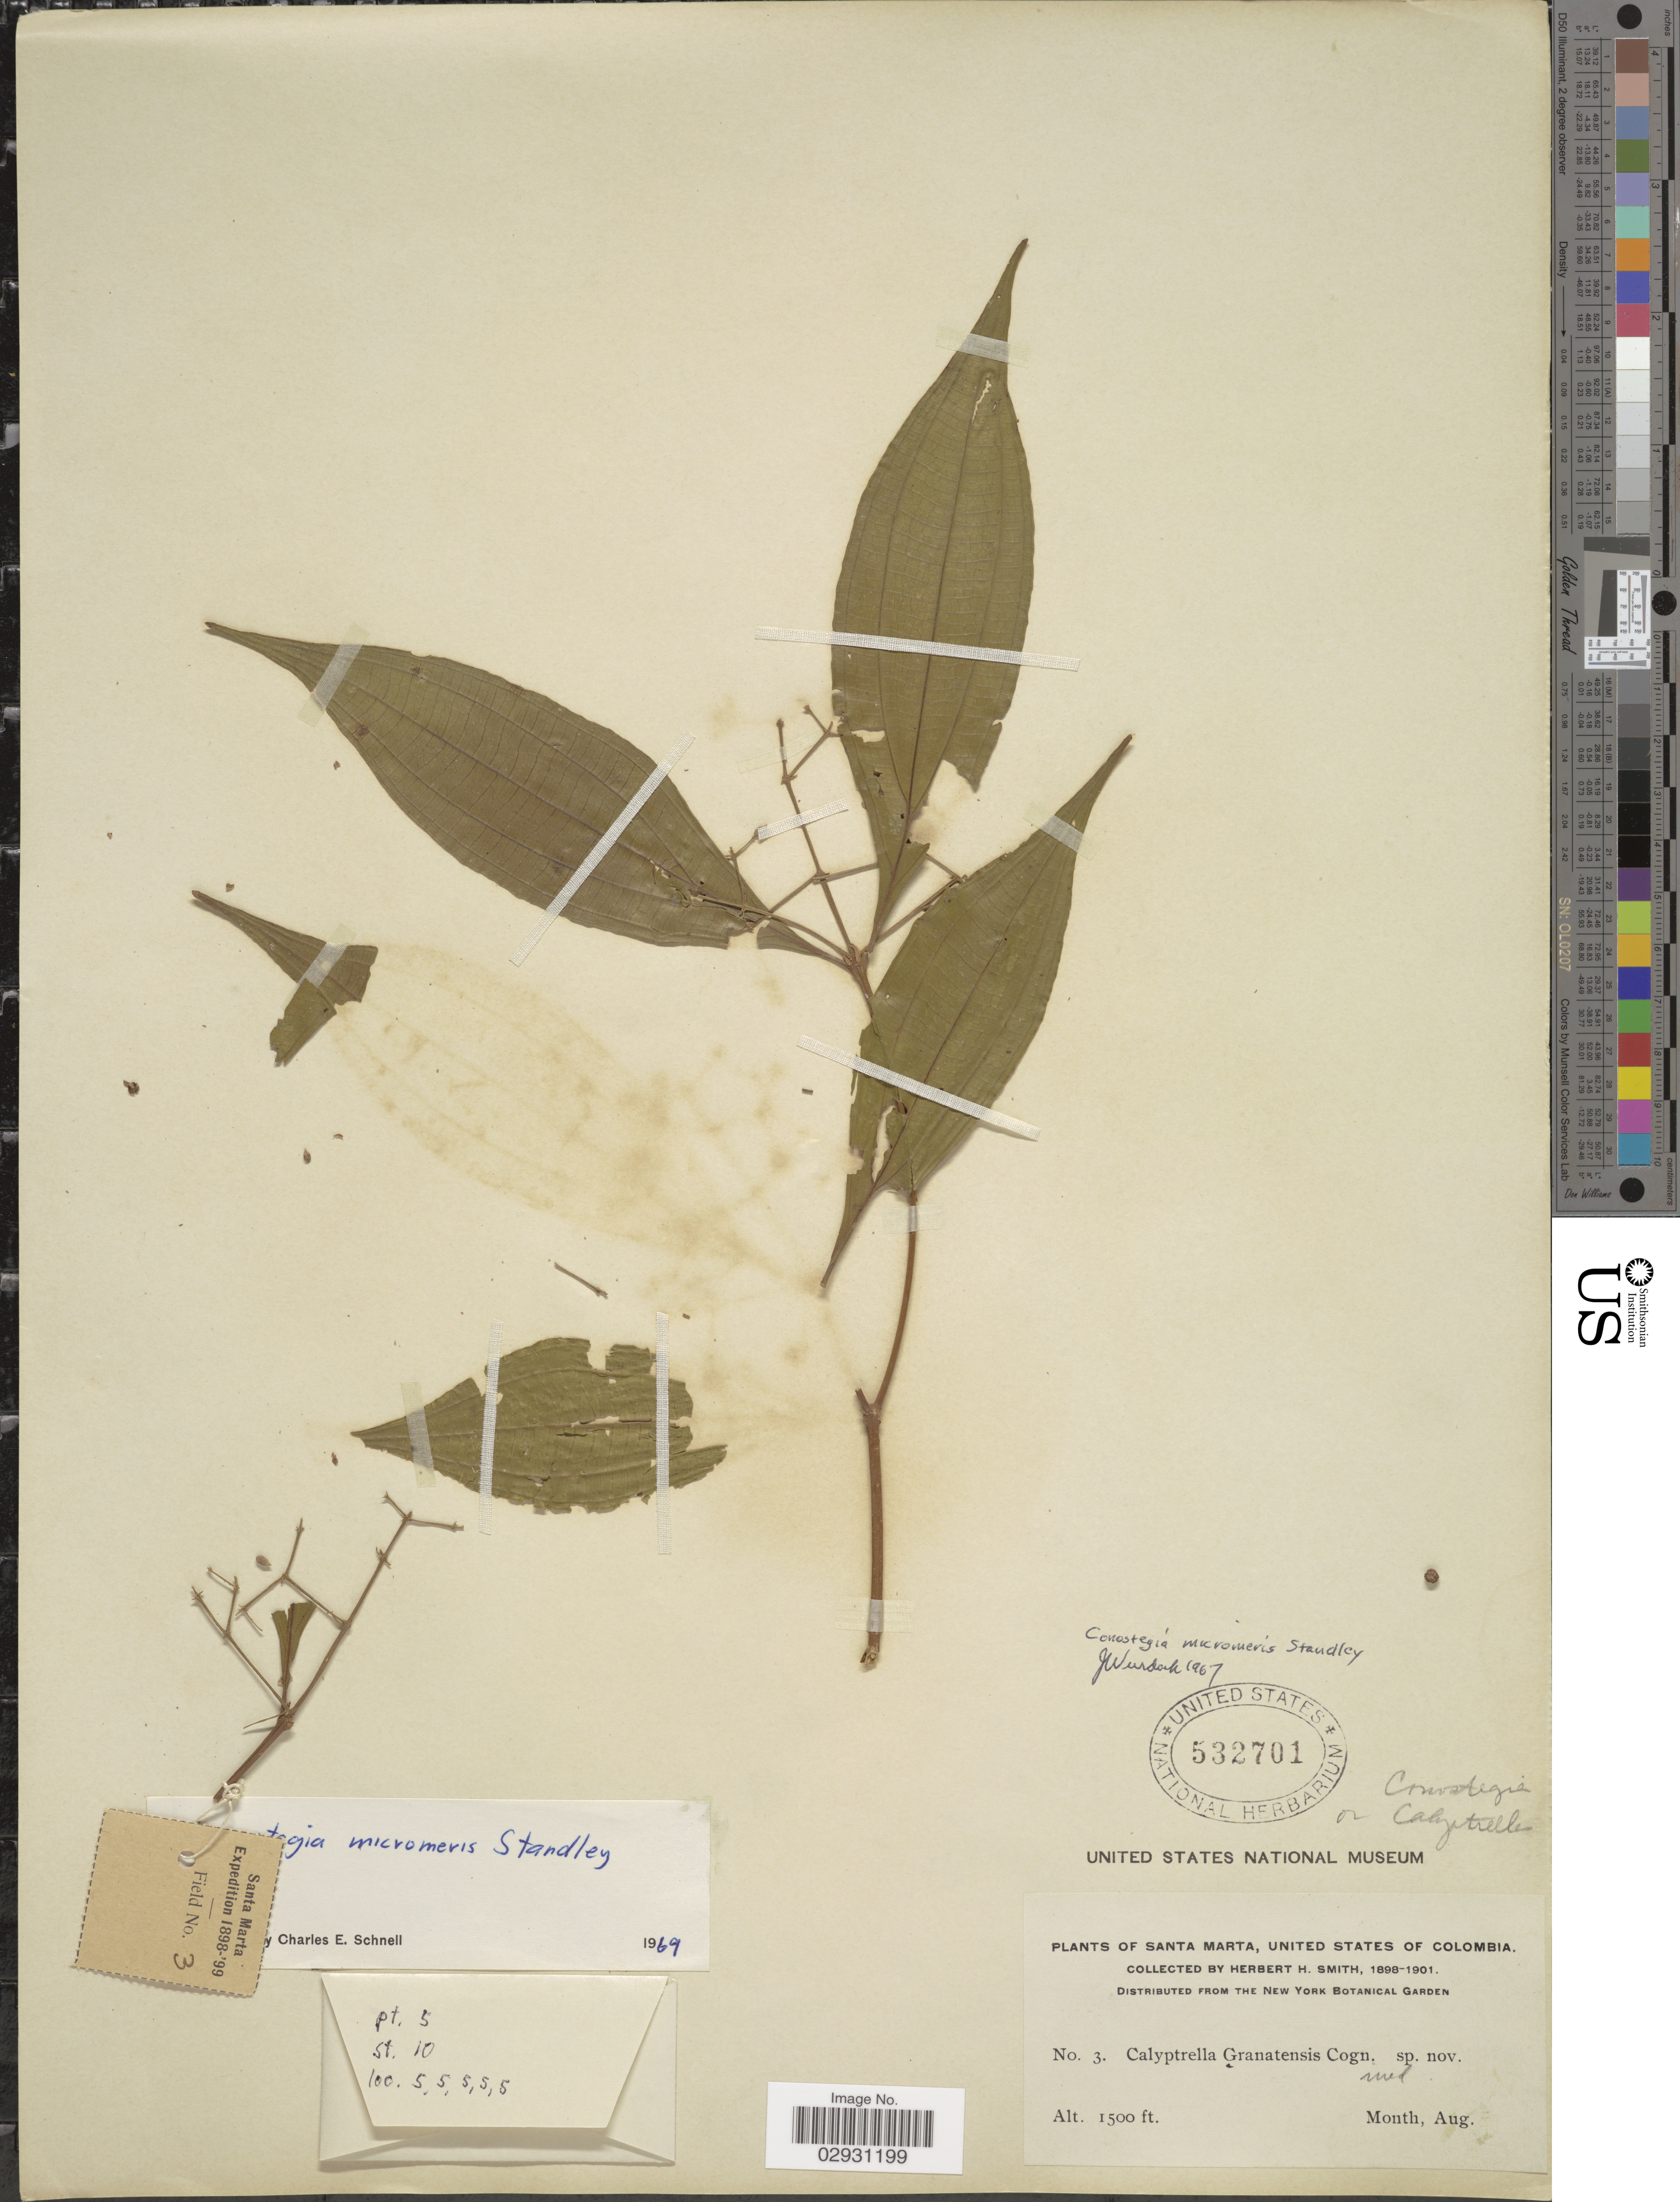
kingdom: Plantae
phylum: Tracheophyta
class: Magnoliopsida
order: Myrtales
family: Melastomataceae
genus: Conostegia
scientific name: Conostegia cinnamomea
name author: (Beurl.) Cogn.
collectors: Herbert H. Smith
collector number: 3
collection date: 1898-08/1901-08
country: Colombia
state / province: Magdalena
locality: Santa Marta, Unites States of Colombia.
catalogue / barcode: US 532701